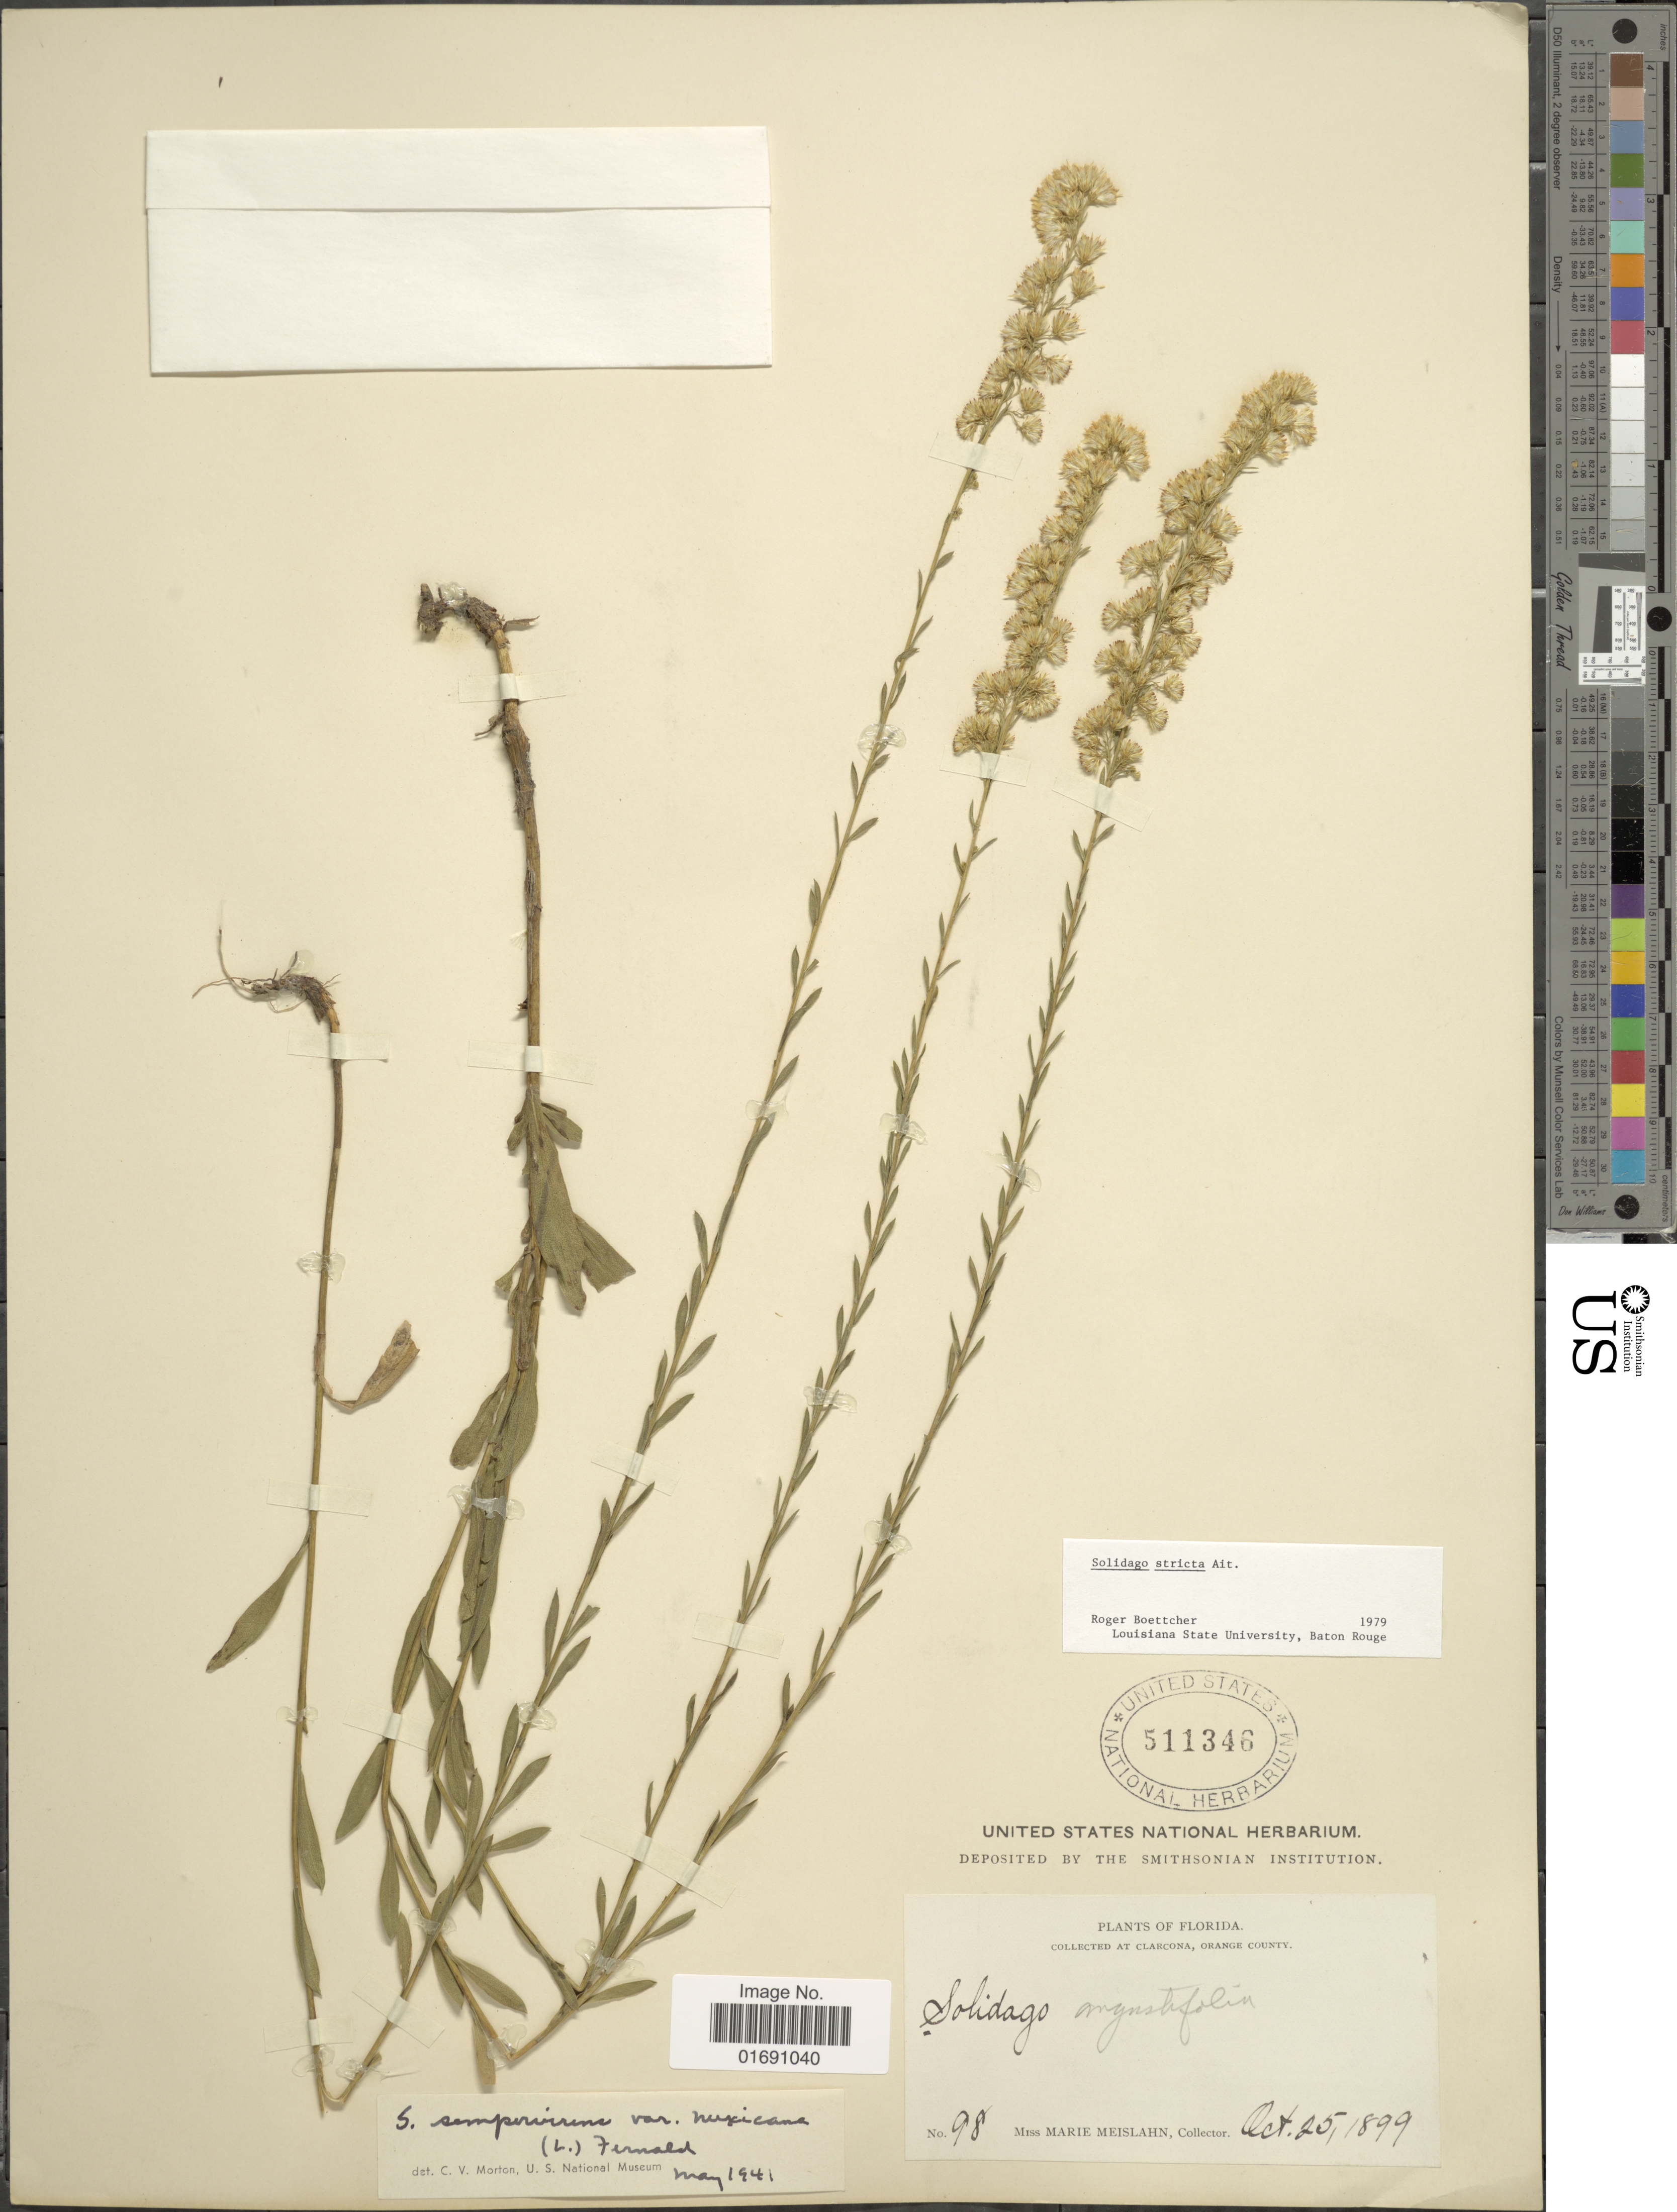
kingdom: Plantae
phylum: Tracheophyta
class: Magnoliopsida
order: Asterales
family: Asteraceae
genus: Solidago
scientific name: Solidago stricta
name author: Aiton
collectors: M. Meislahn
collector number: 98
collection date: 1899-10-25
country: United States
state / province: Florida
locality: At Clacona, Orange County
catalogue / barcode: US 511346